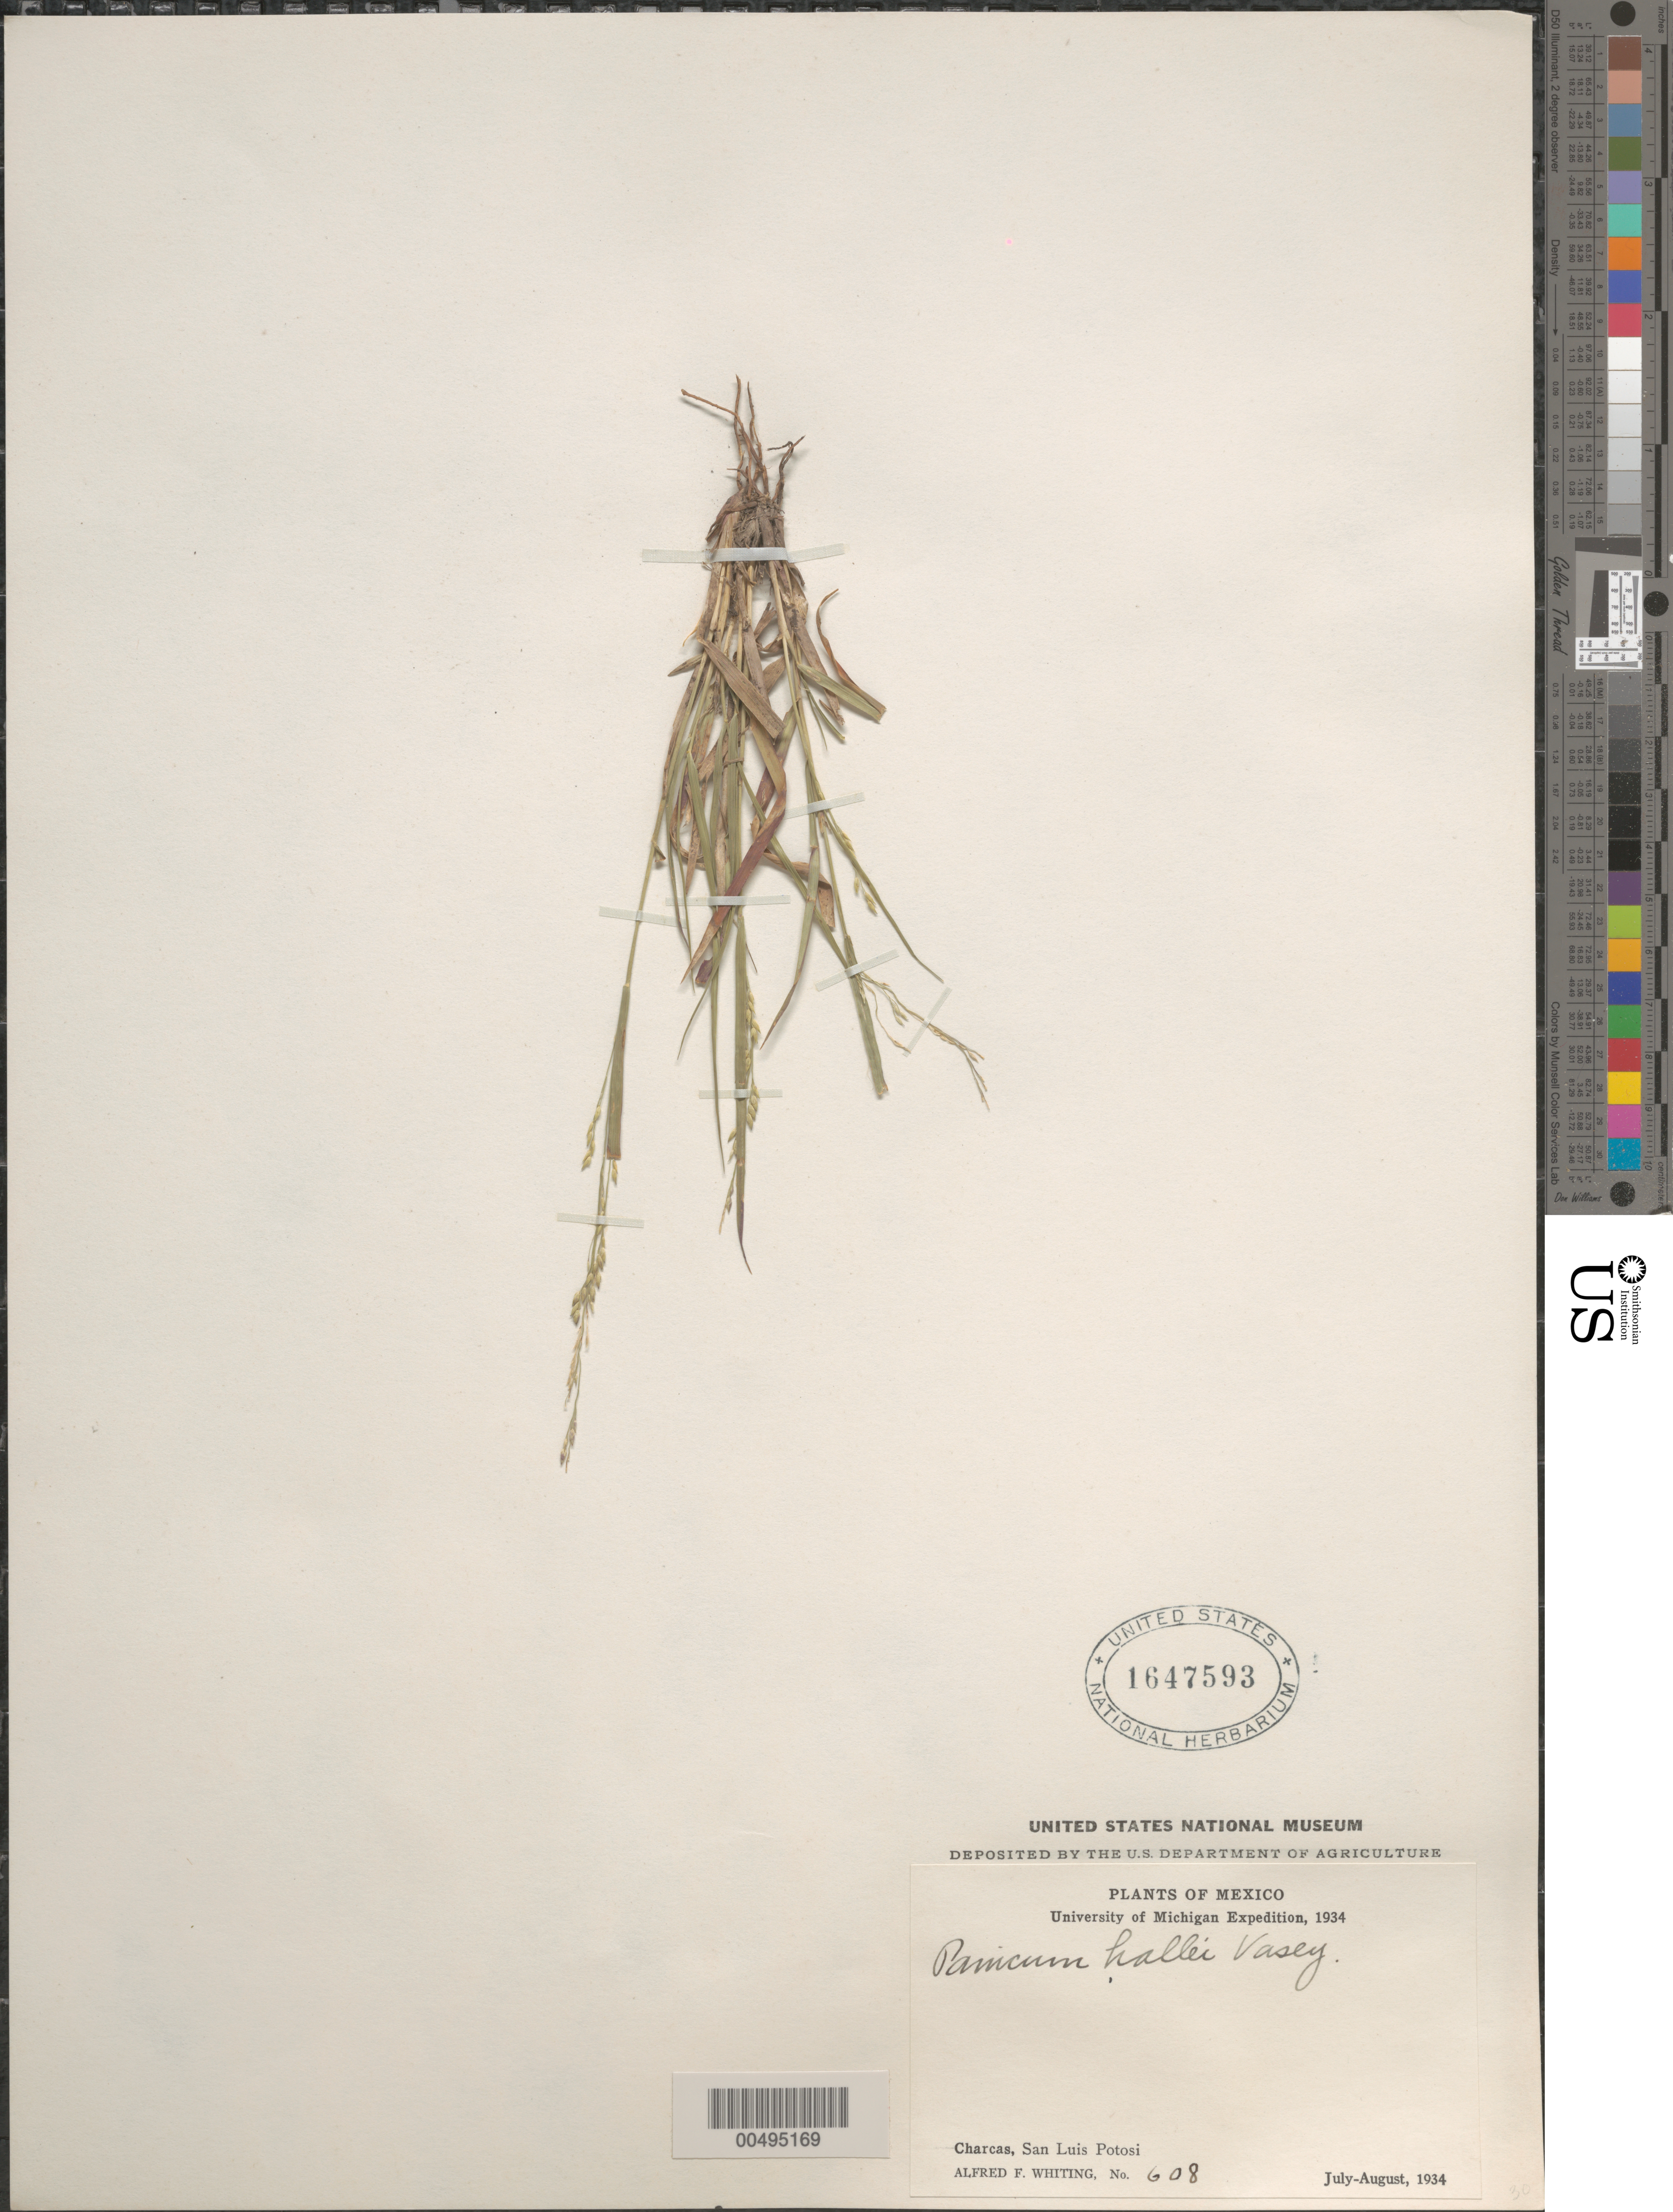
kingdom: Plantae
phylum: Tracheophyta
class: Liliopsida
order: Poales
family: Poaceae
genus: Panicum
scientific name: Panicum hallii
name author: Vasey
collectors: A. F. Whiting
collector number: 608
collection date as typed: Jul 1934 to Aug 1934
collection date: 1934-07/1934-08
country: Mexico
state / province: San Luis Potosi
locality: Charcas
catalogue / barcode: US 1647593